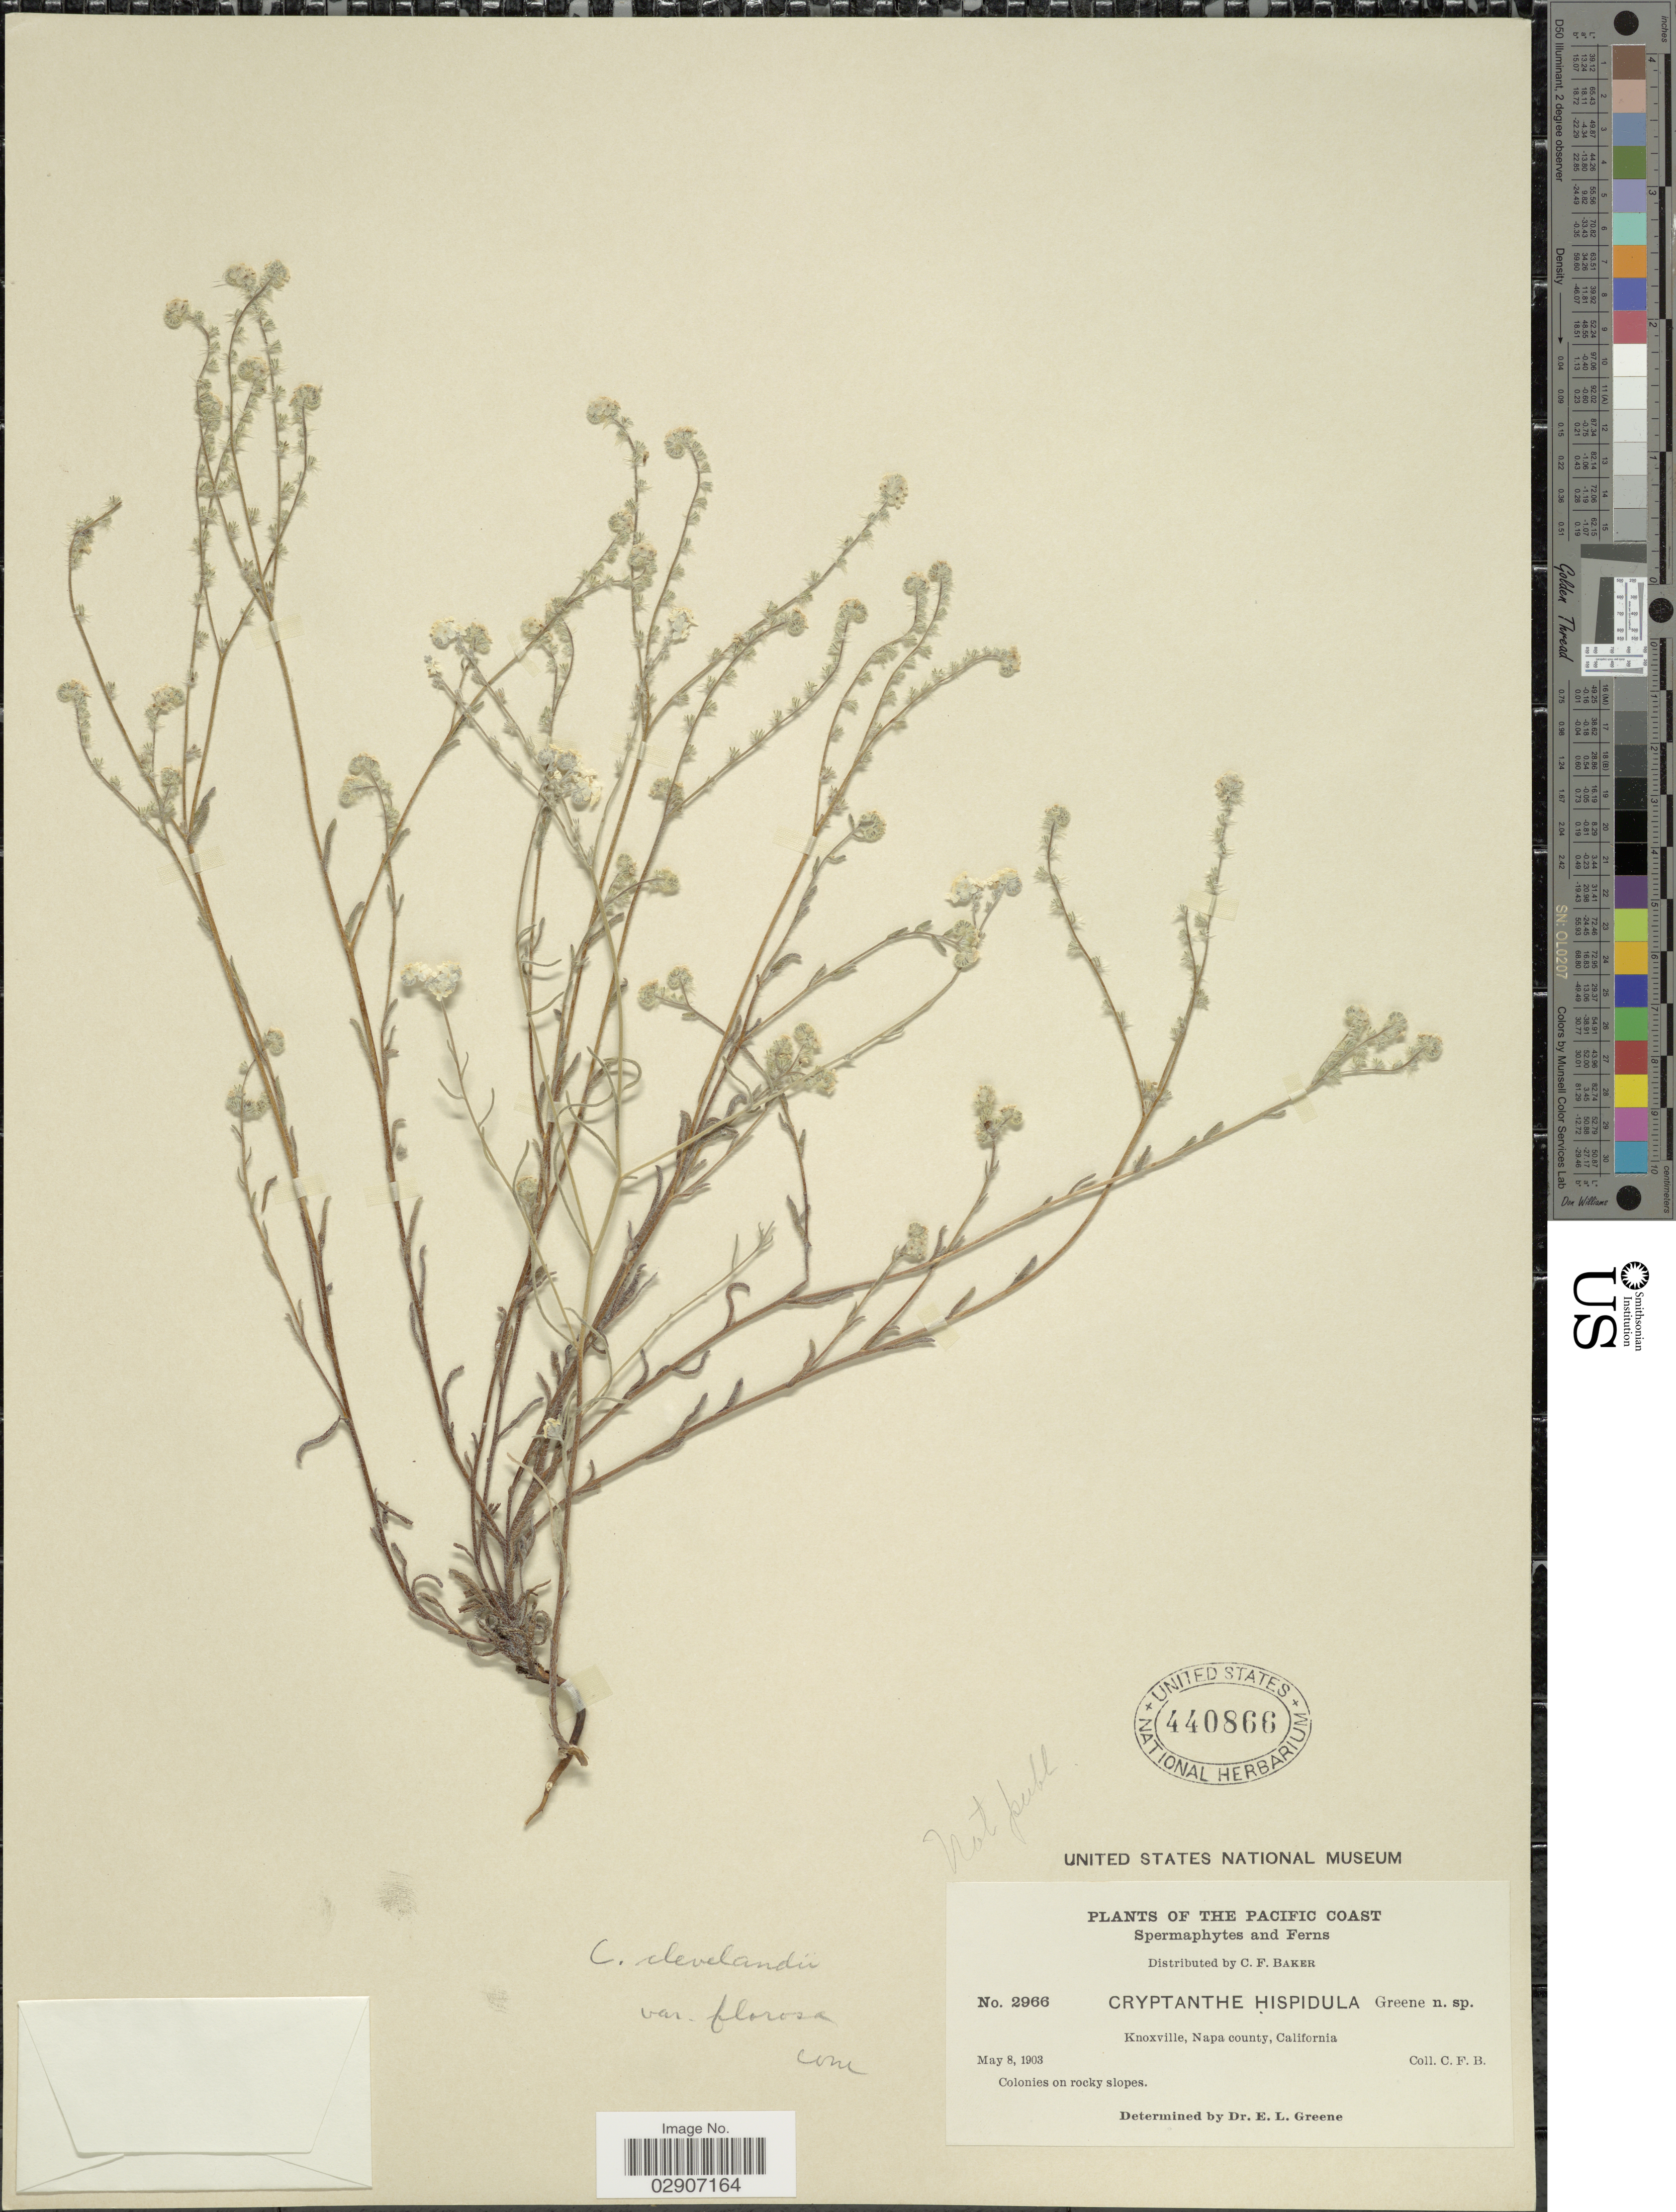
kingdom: Plantae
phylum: Tracheophyta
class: Magnoliopsida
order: Boraginales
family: Boraginaceae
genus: Cryptantha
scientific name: Cryptantha clevelandii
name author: Greene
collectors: C. F. Baker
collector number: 2966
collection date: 1903-05-08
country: United States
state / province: California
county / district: Napa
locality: The Pacific Coast, Knoxville, Napa county.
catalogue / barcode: US 440866